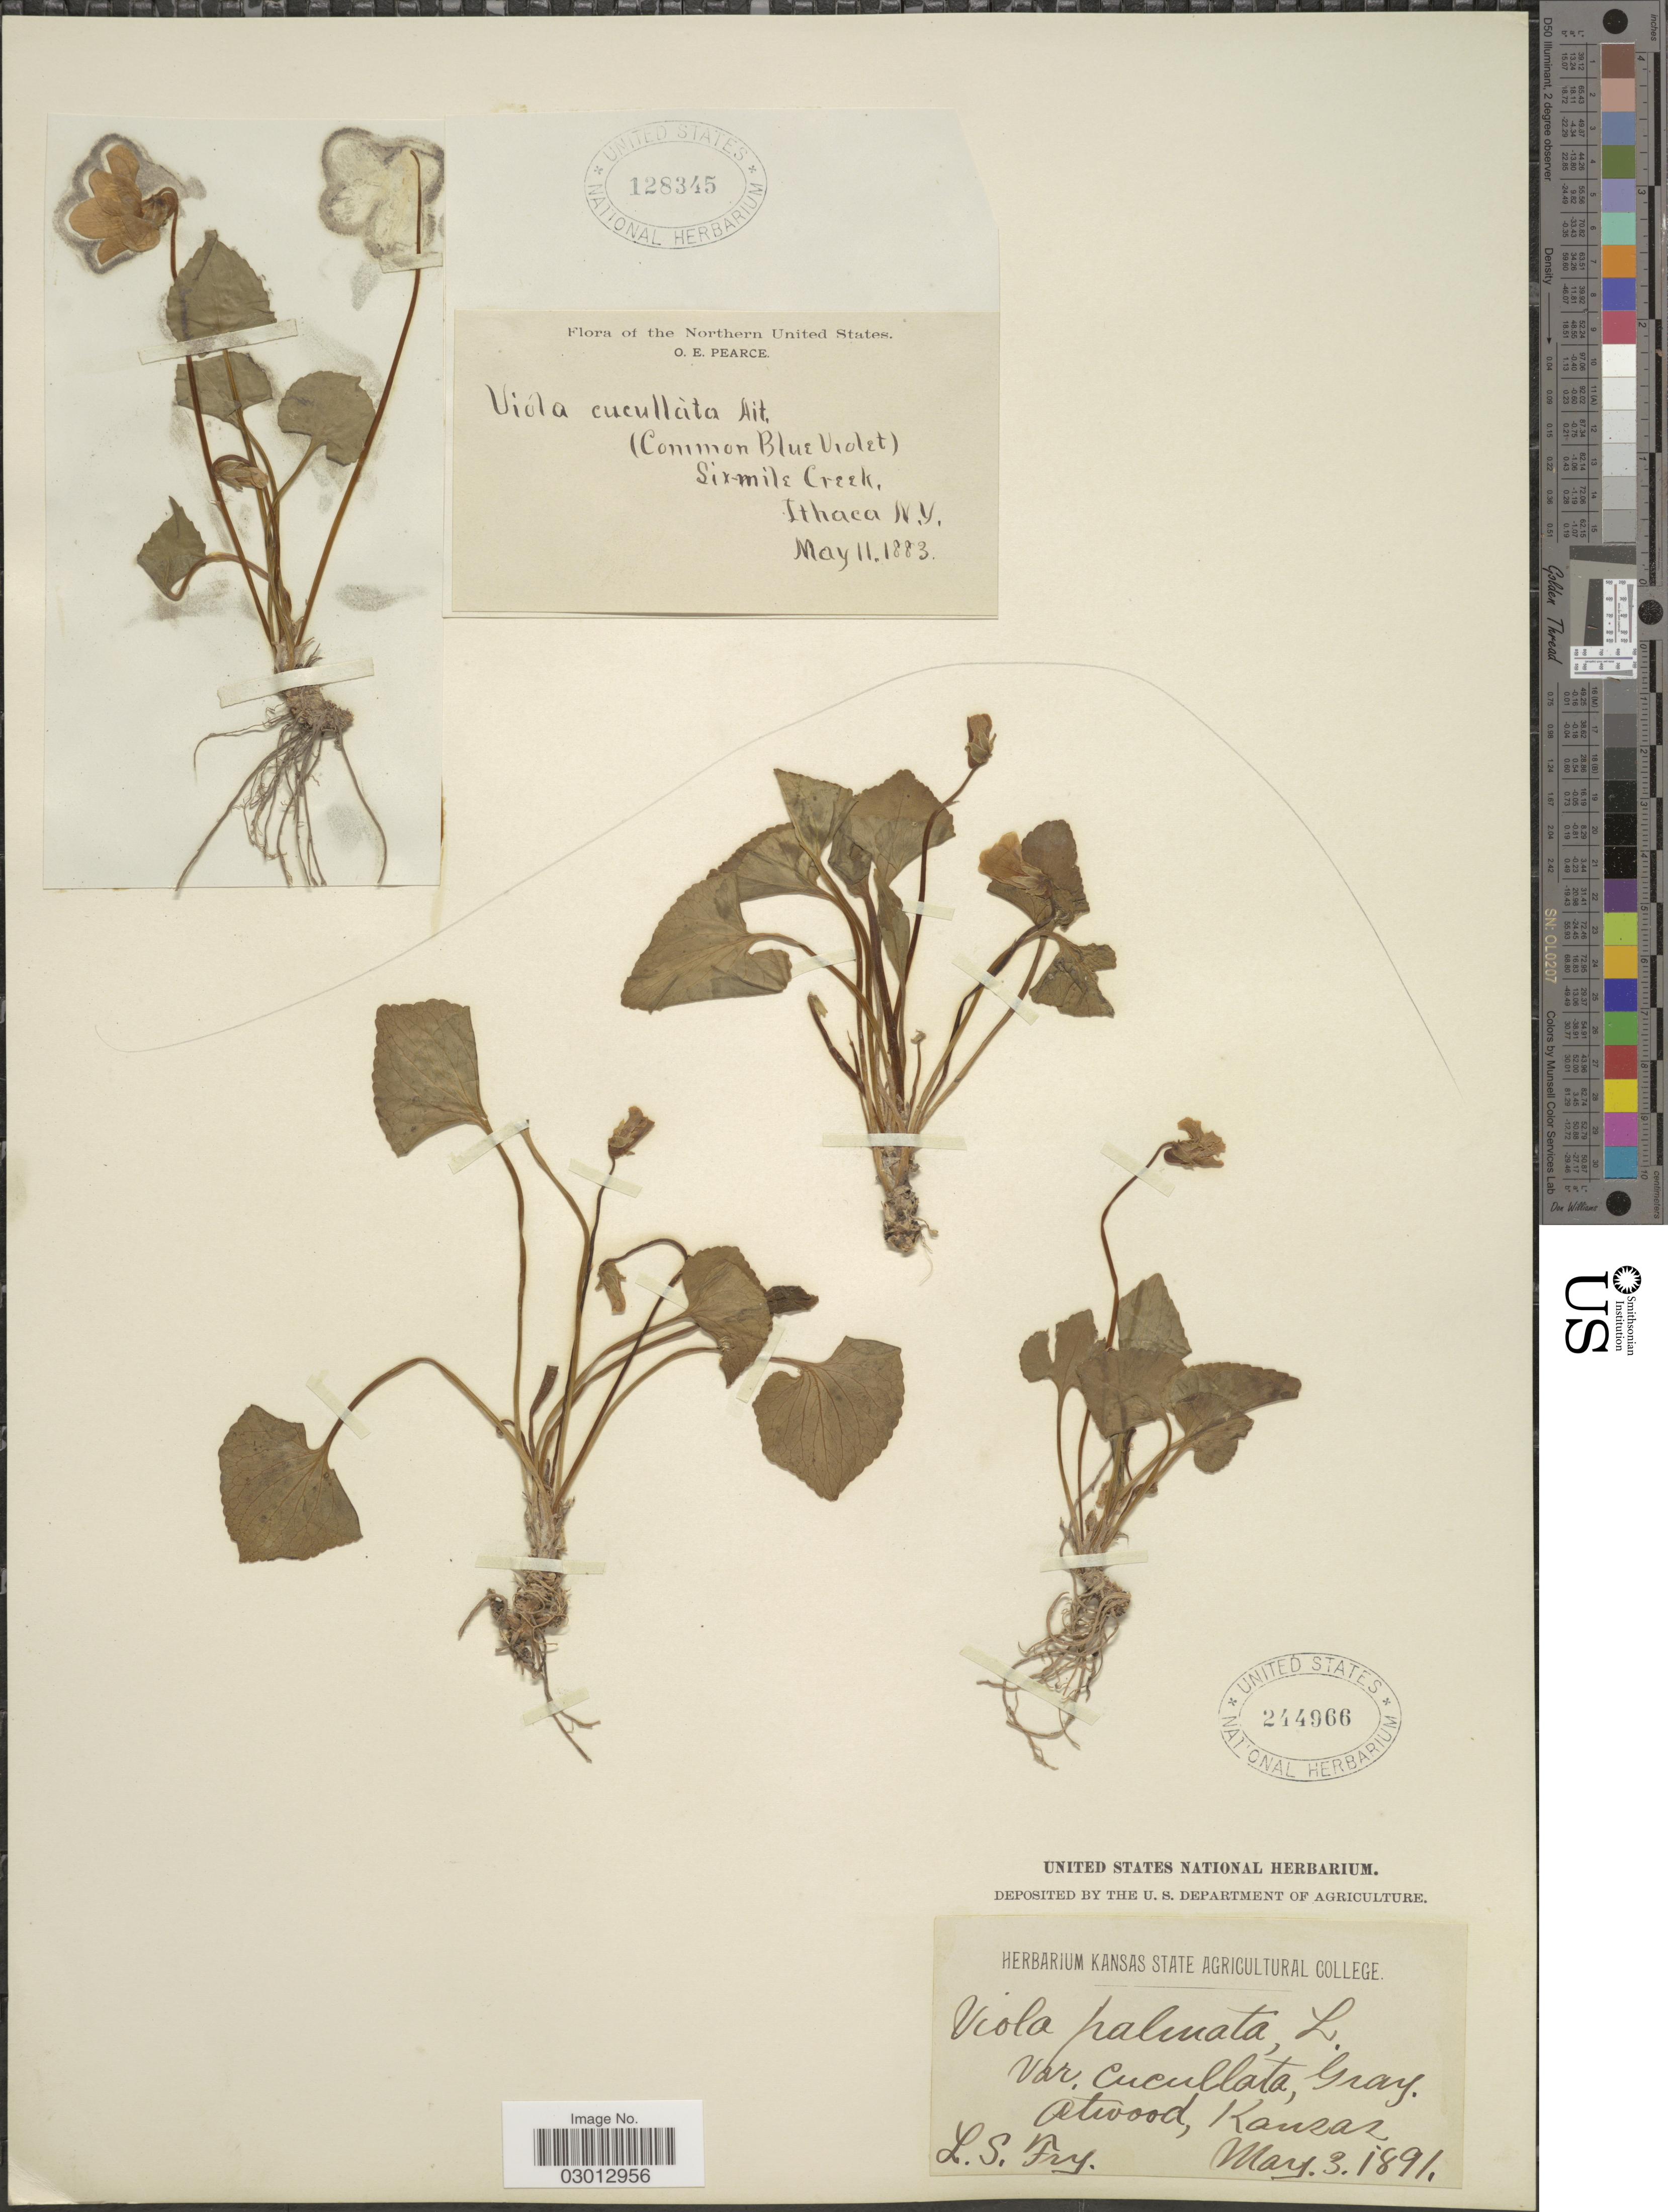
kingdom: Plantae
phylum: Tracheophyta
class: Magnoliopsida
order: Malpighiales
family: Violaceae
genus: Viola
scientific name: Viola papilionacea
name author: Pursh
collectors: O. E. Pearce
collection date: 1883-05-11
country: United States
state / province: New York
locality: Northern United States. Six-mile Creek, Ithaca N. Y.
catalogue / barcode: US 128345-2